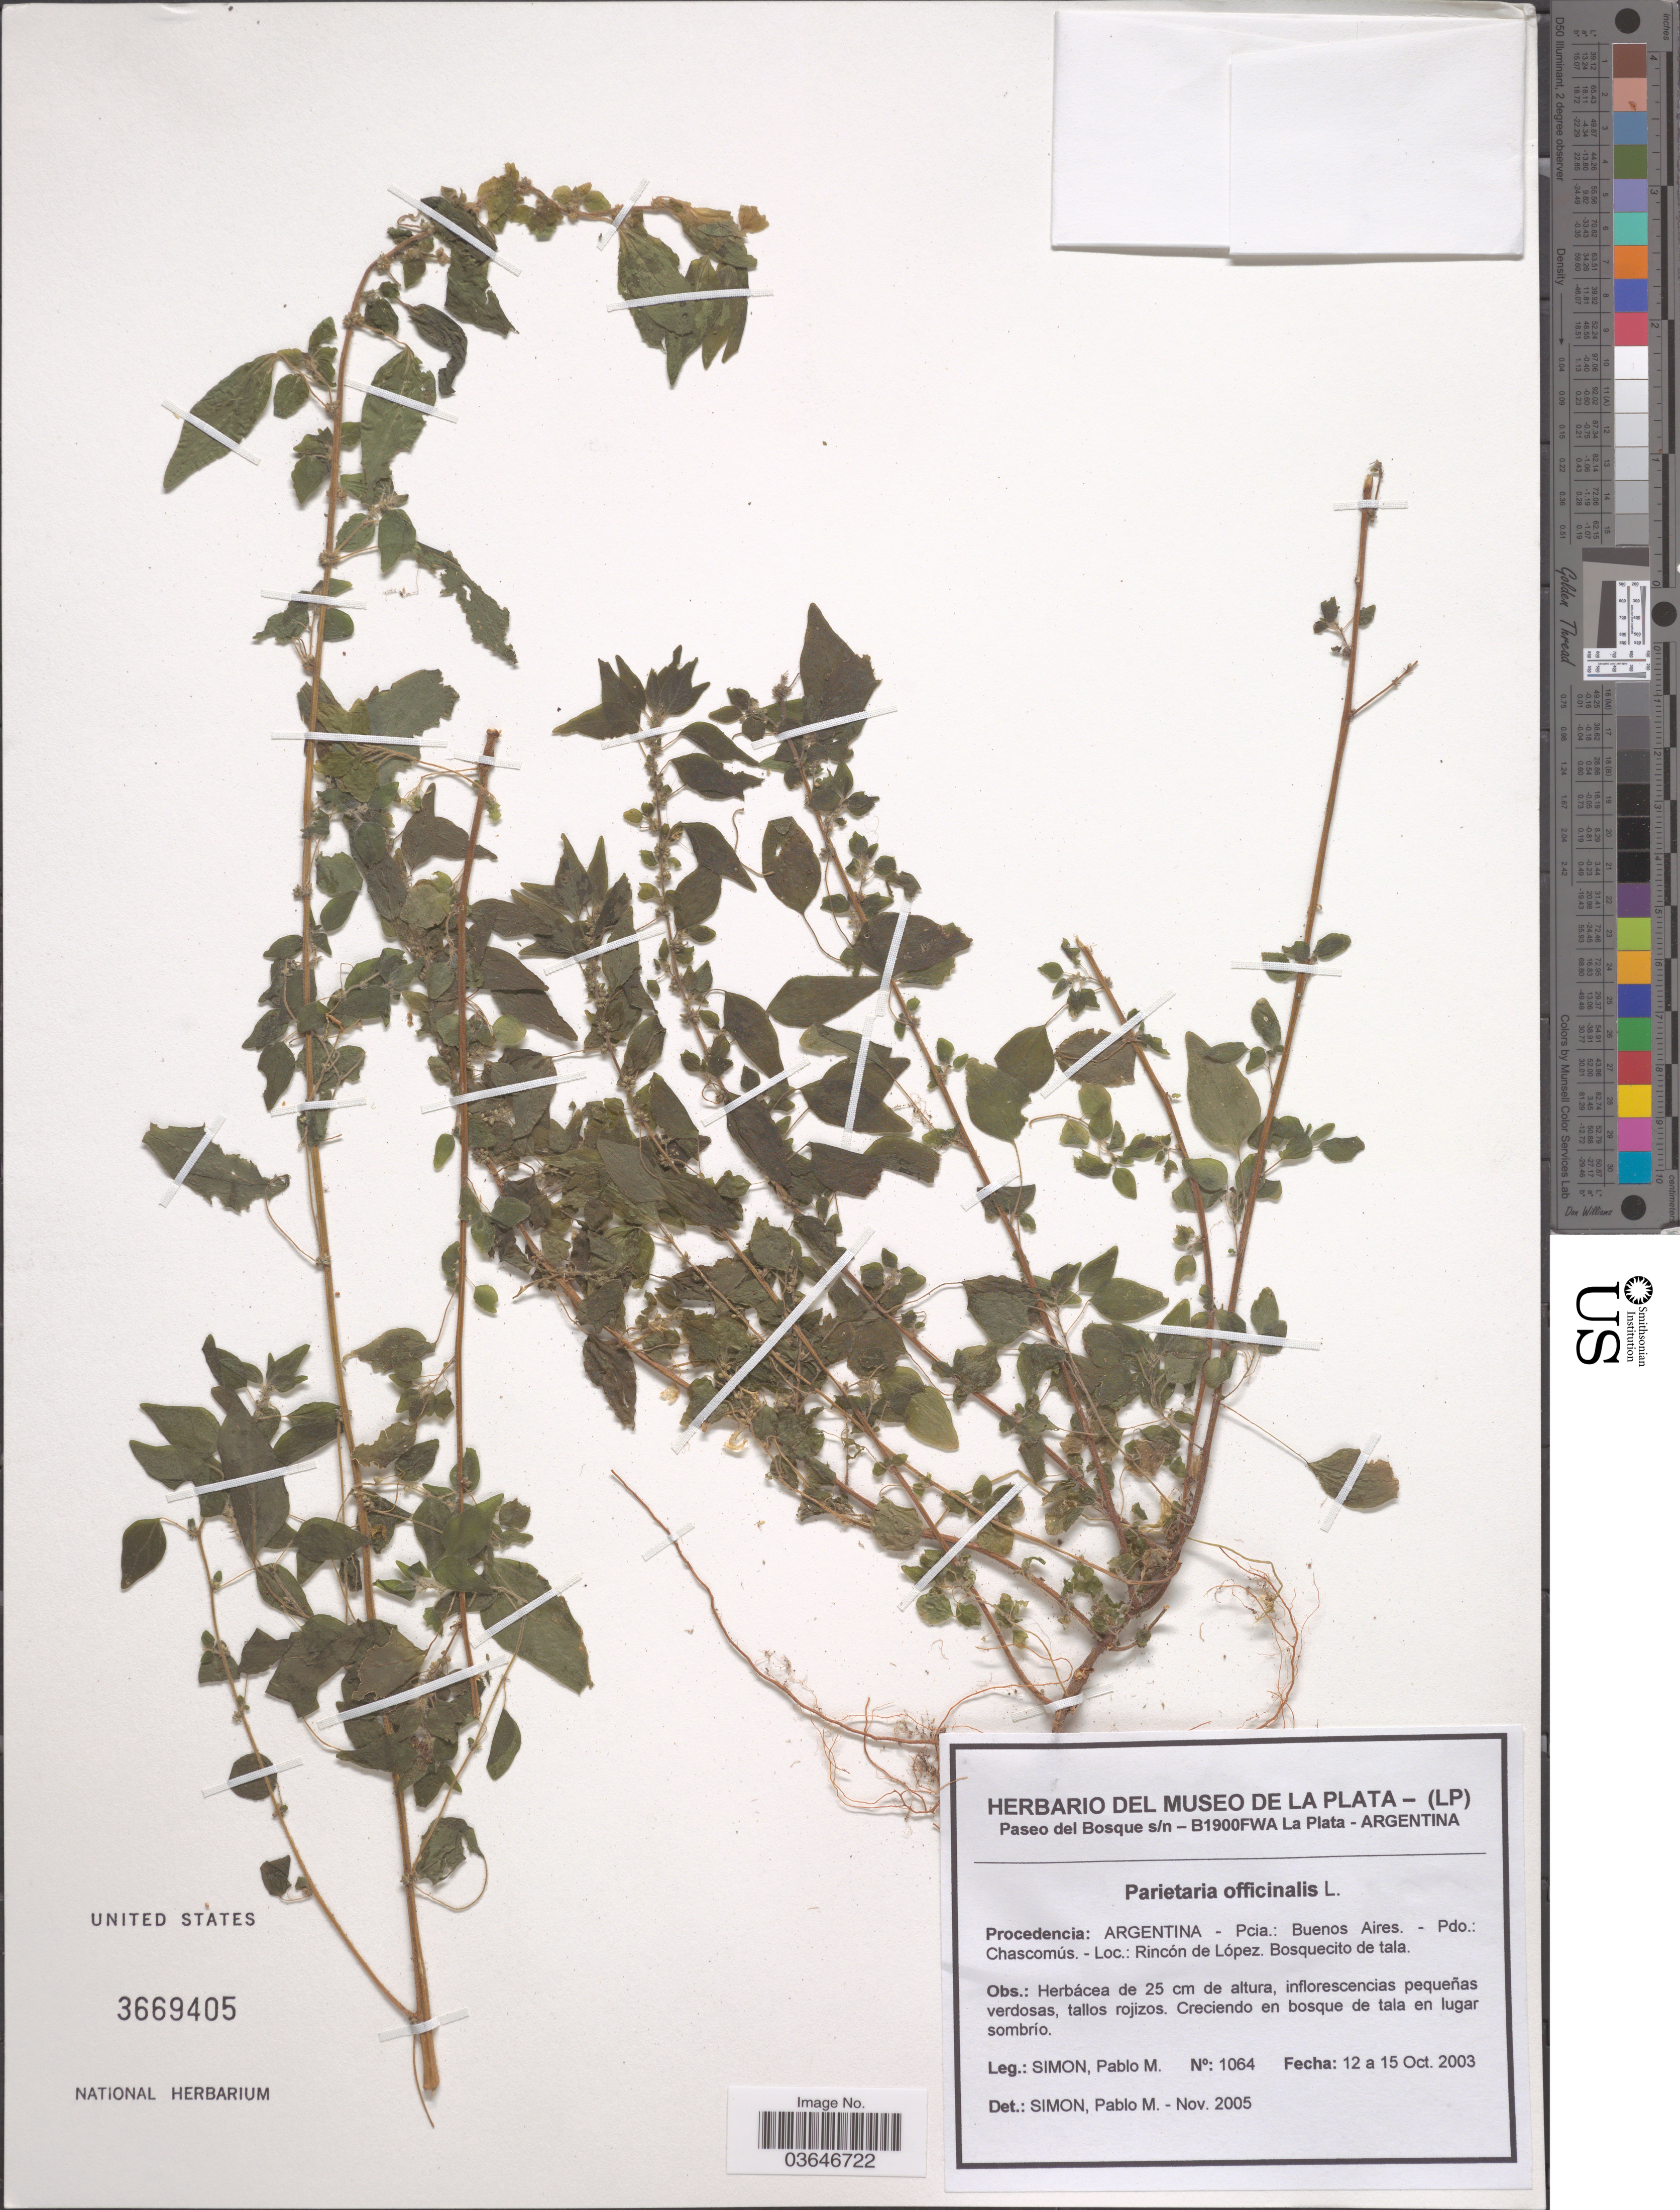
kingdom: Plantae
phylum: Tracheophyta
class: Magnoliopsida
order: Rosales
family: Urticaceae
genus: Parietaria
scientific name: Parietaria officinalis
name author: L.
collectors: S. Pablo M.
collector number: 1064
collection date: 2003-10-12/2003-10-15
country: Argentina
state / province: Buenos Aires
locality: Pcia.: Buenos Aires. Pdo.: Chascomús. Rincón de López. Bosquecito de tala.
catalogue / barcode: US 3669405